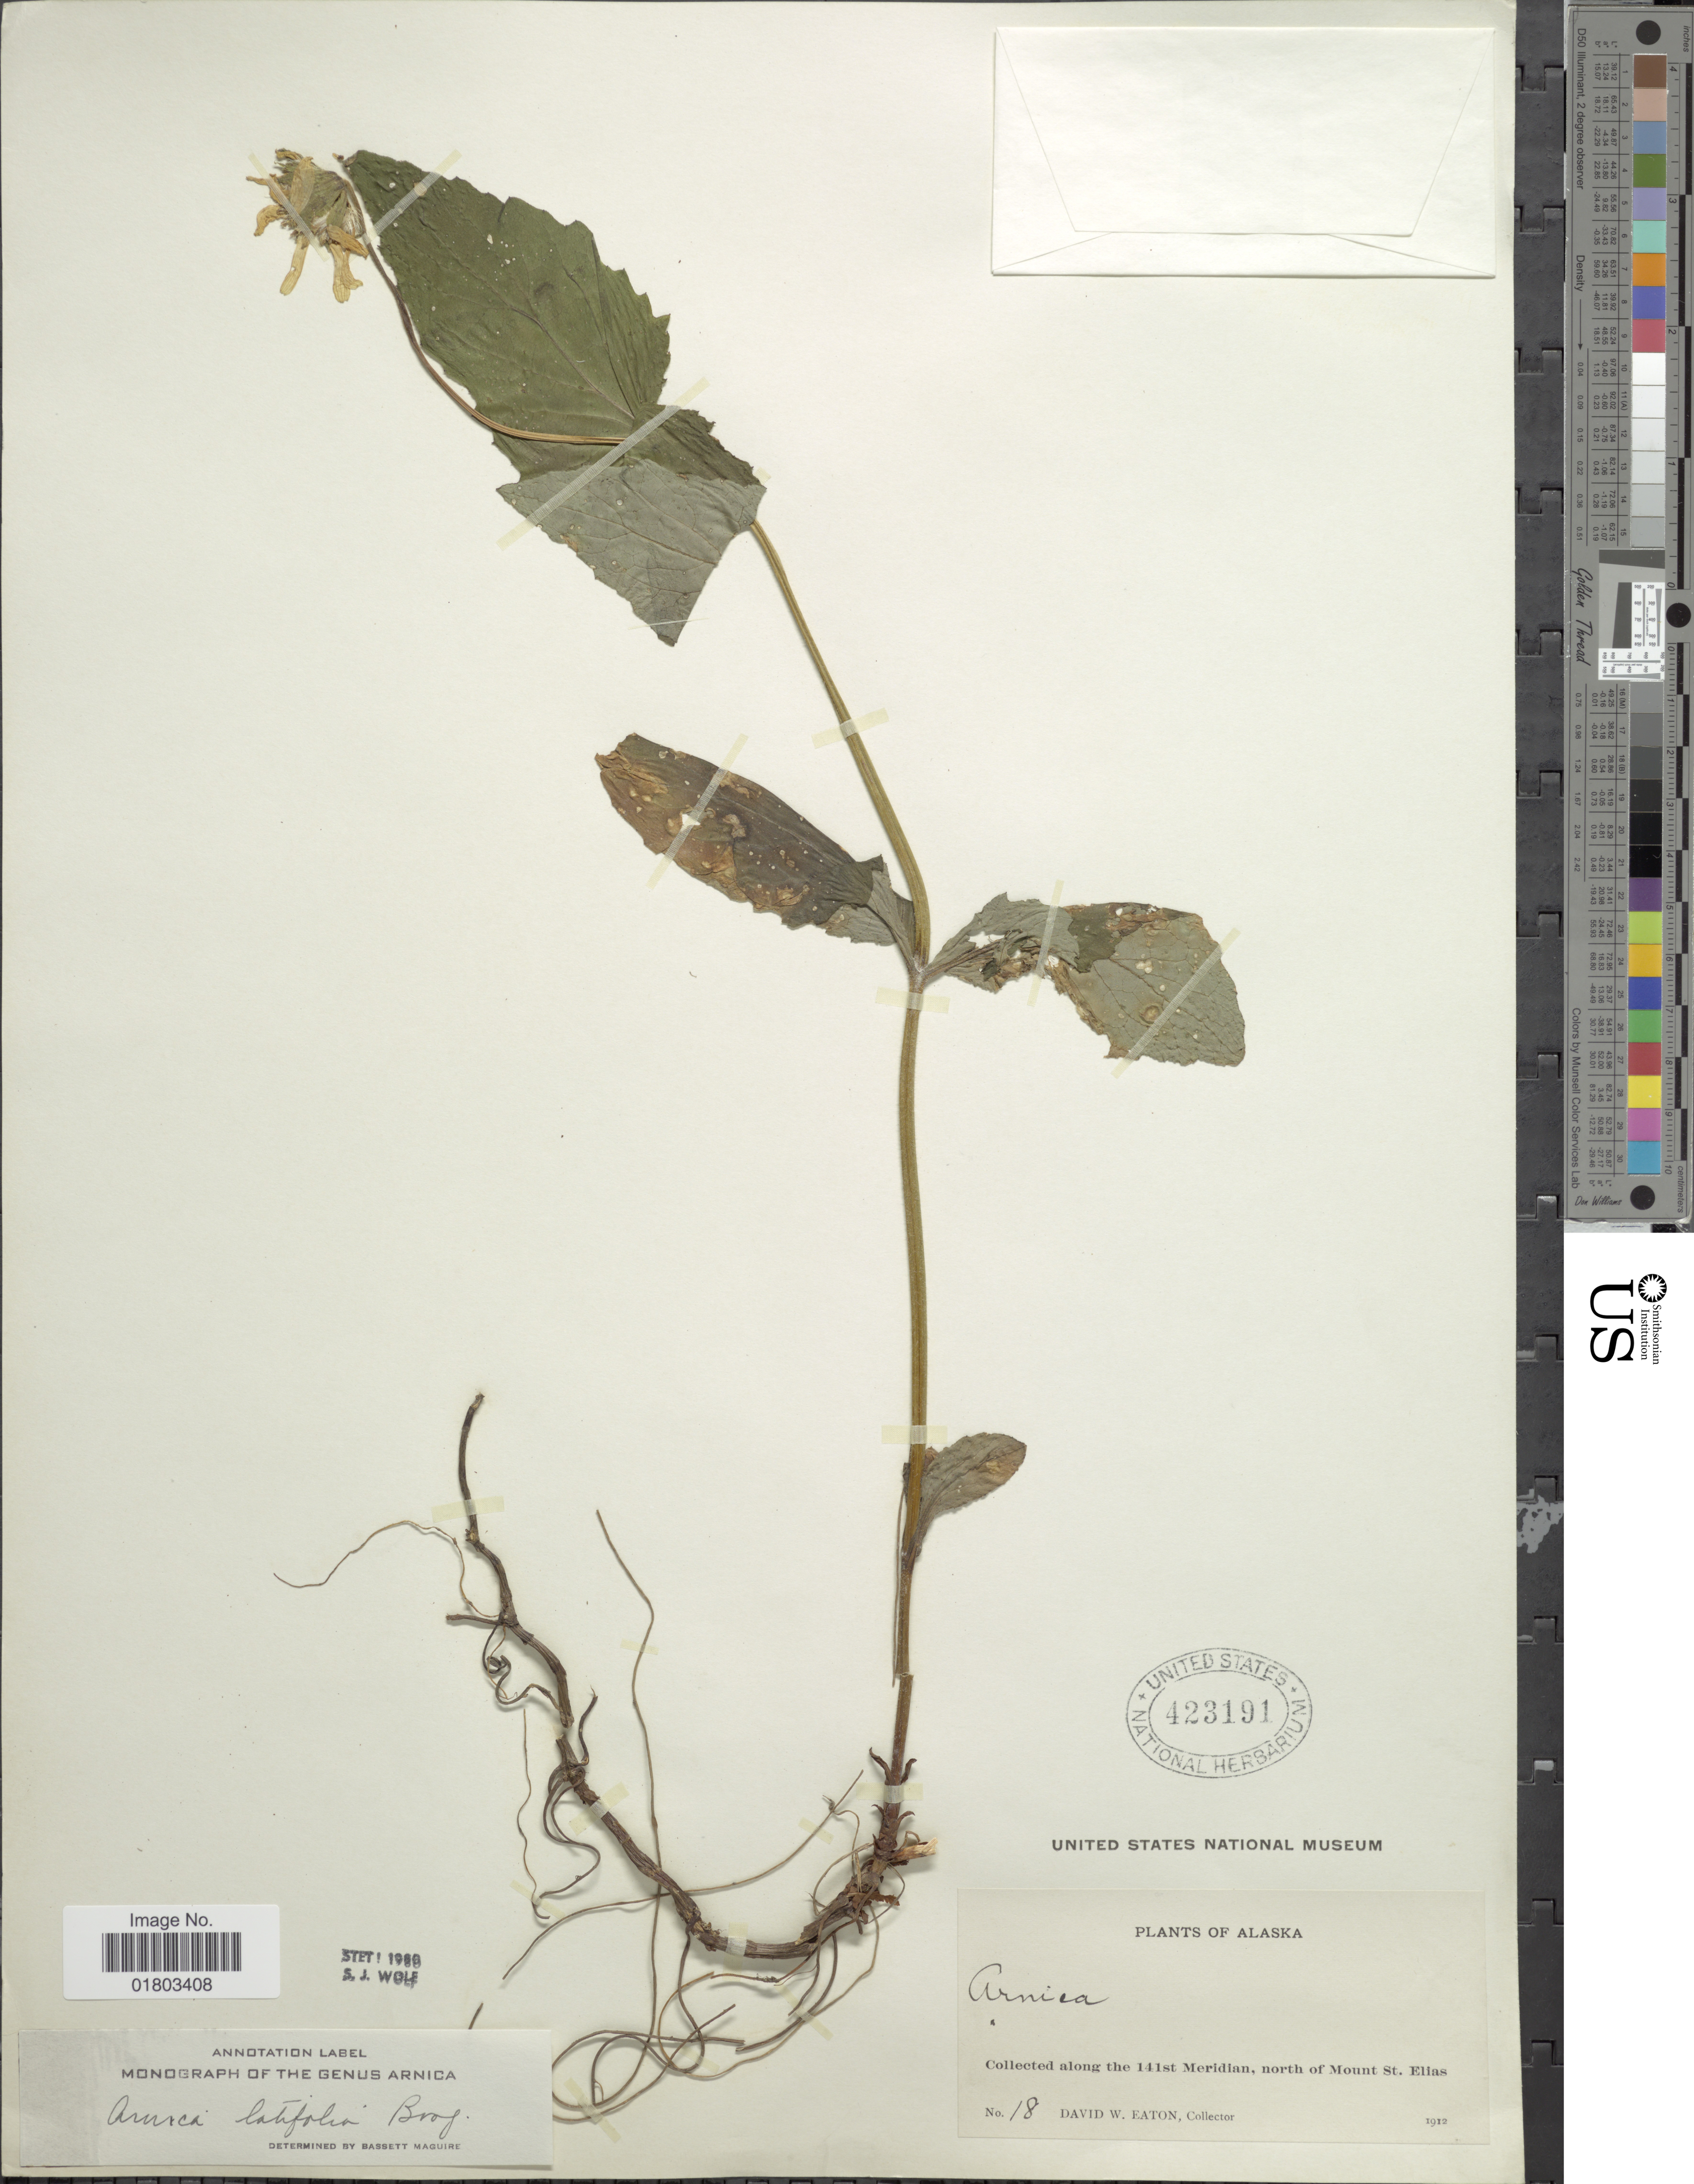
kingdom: Plantae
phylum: Tracheophyta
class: Magnoliopsida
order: Asterales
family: Asteraceae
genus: Arnica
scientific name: Arnica latifolia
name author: Bong.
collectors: D. Eaton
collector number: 18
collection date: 1912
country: United States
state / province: Alaska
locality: Along the 141st Meridian, north of Mount St Elias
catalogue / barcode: US 423191